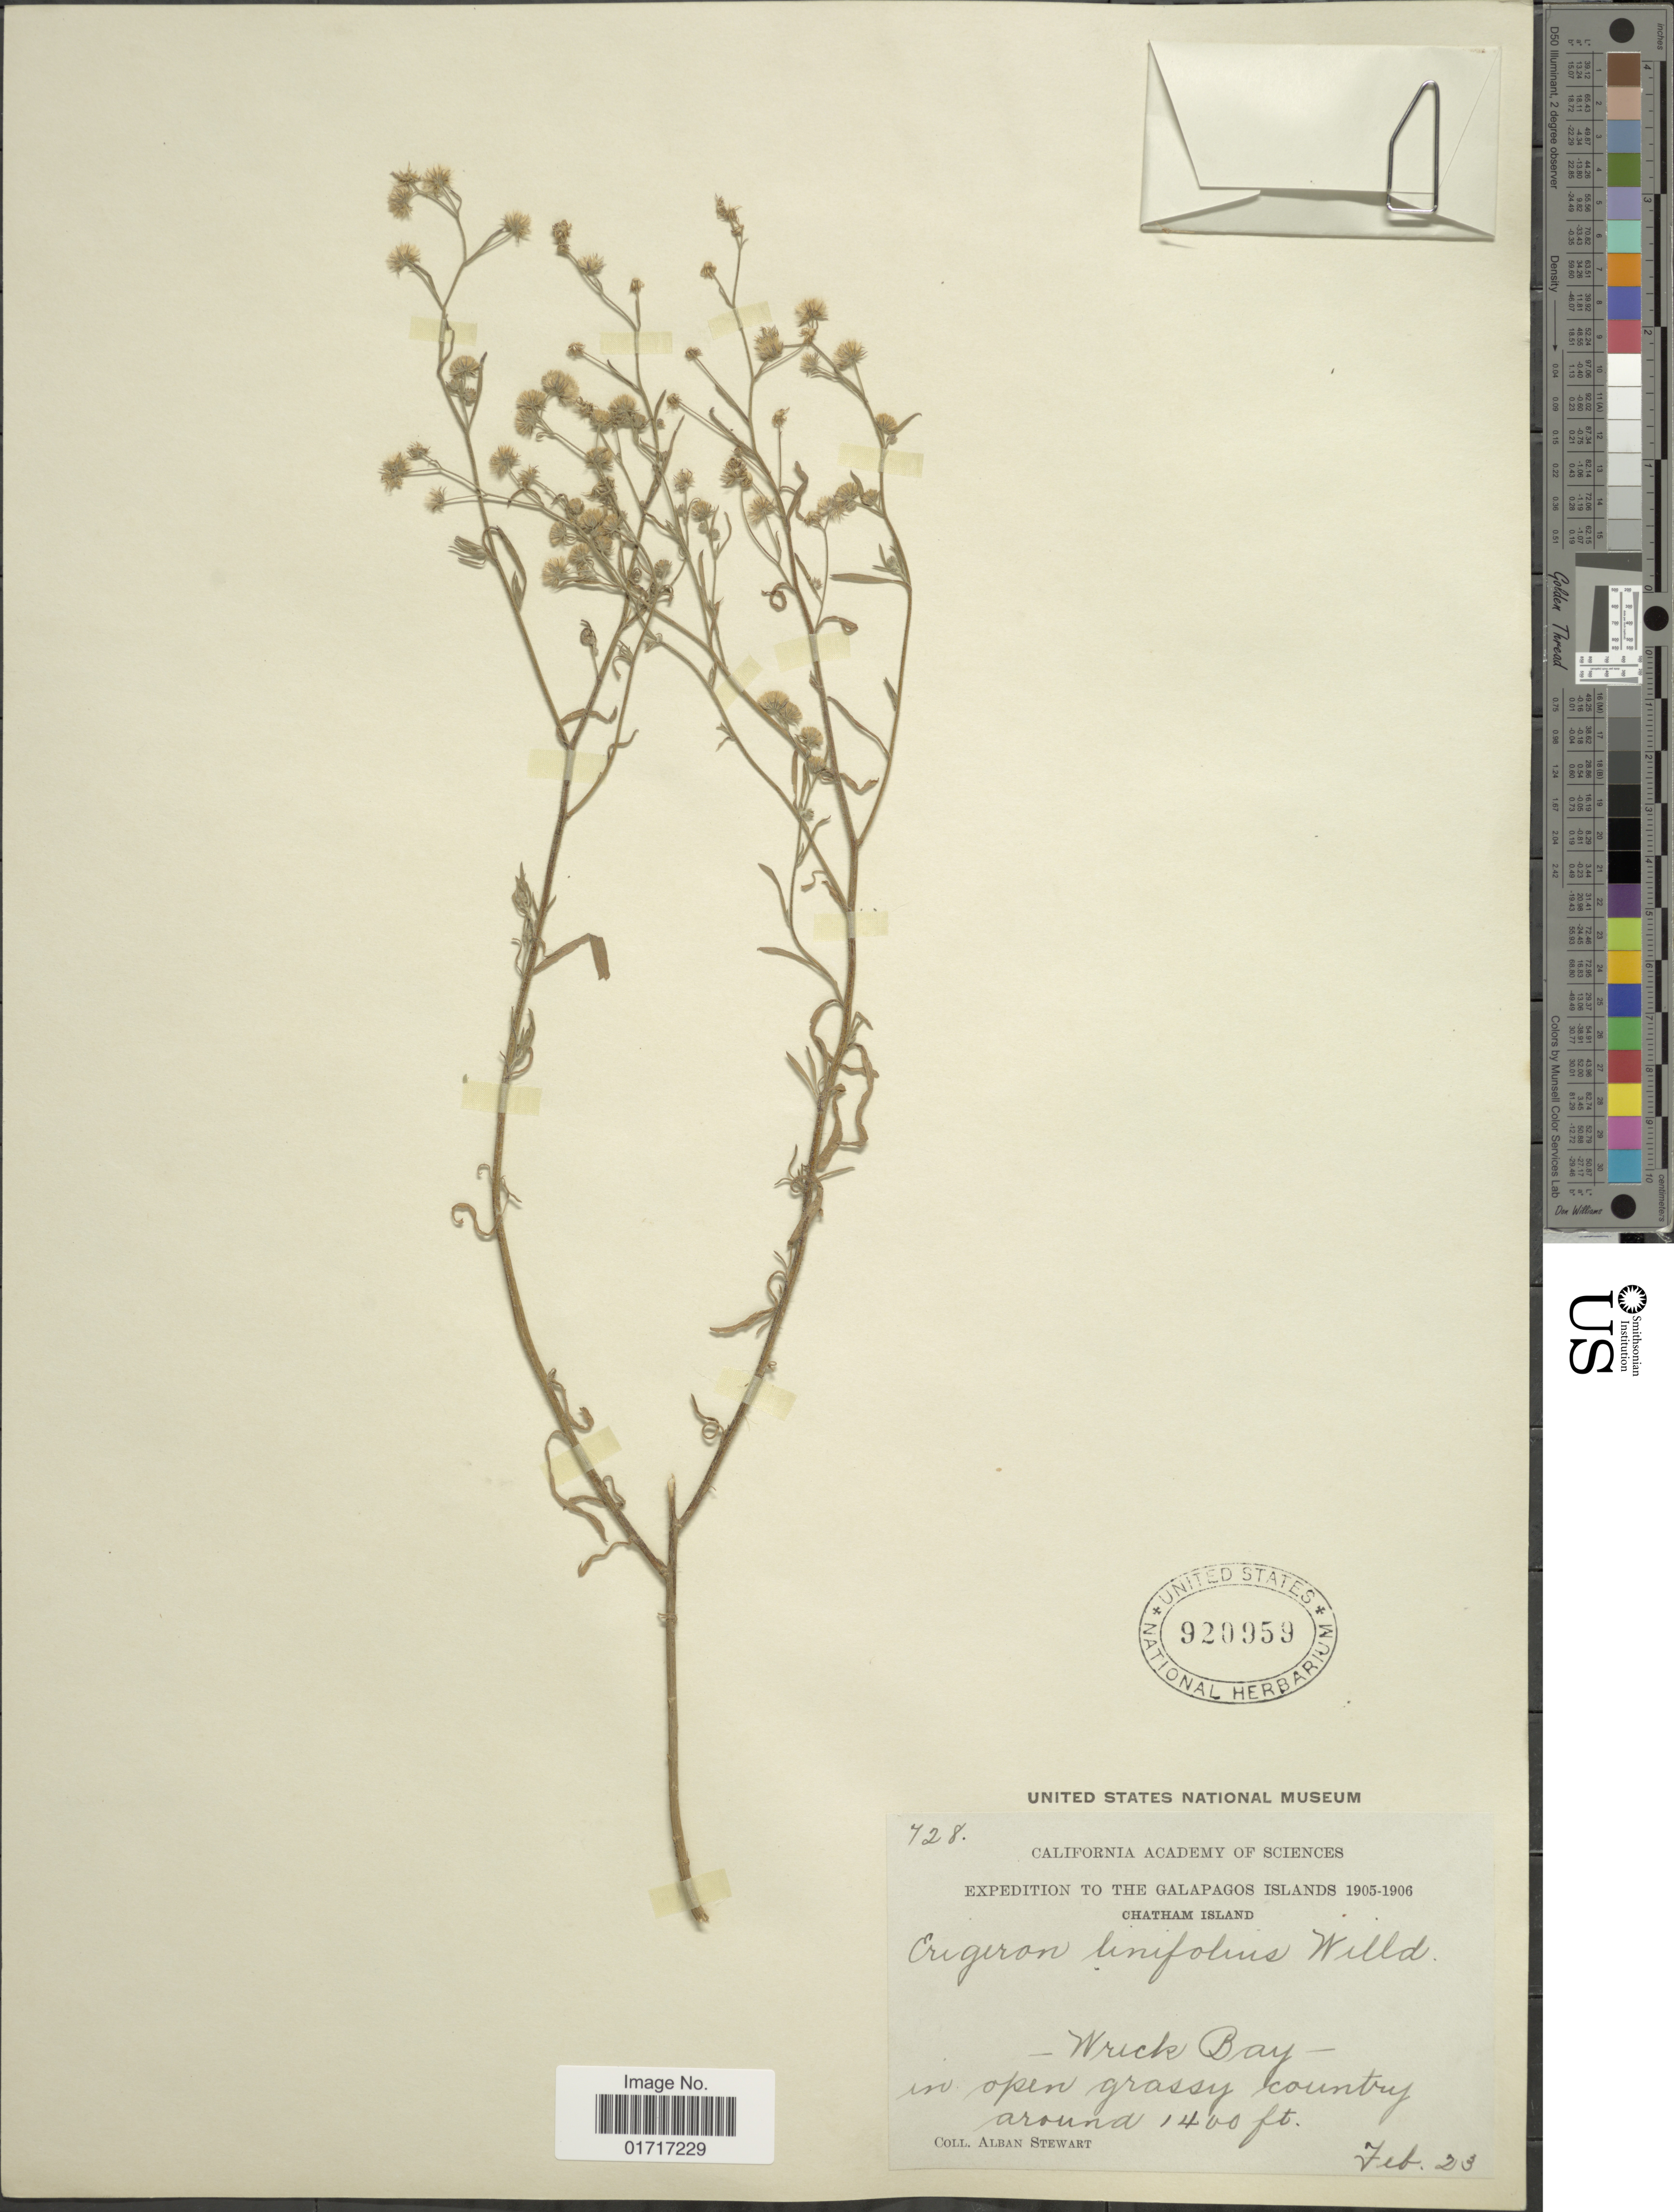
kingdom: Plantae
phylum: Tracheophyta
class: Magnoliopsida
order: Asterales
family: Asteraceae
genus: Erigeron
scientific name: Erigeron bonariensis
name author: L.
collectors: A. Stewart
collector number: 728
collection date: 1905-02-23/1906-02-23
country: Ecuador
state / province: Colón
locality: Galapagos Islands, Chatham Island, Wreck Bay.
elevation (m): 427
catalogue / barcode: US 920959